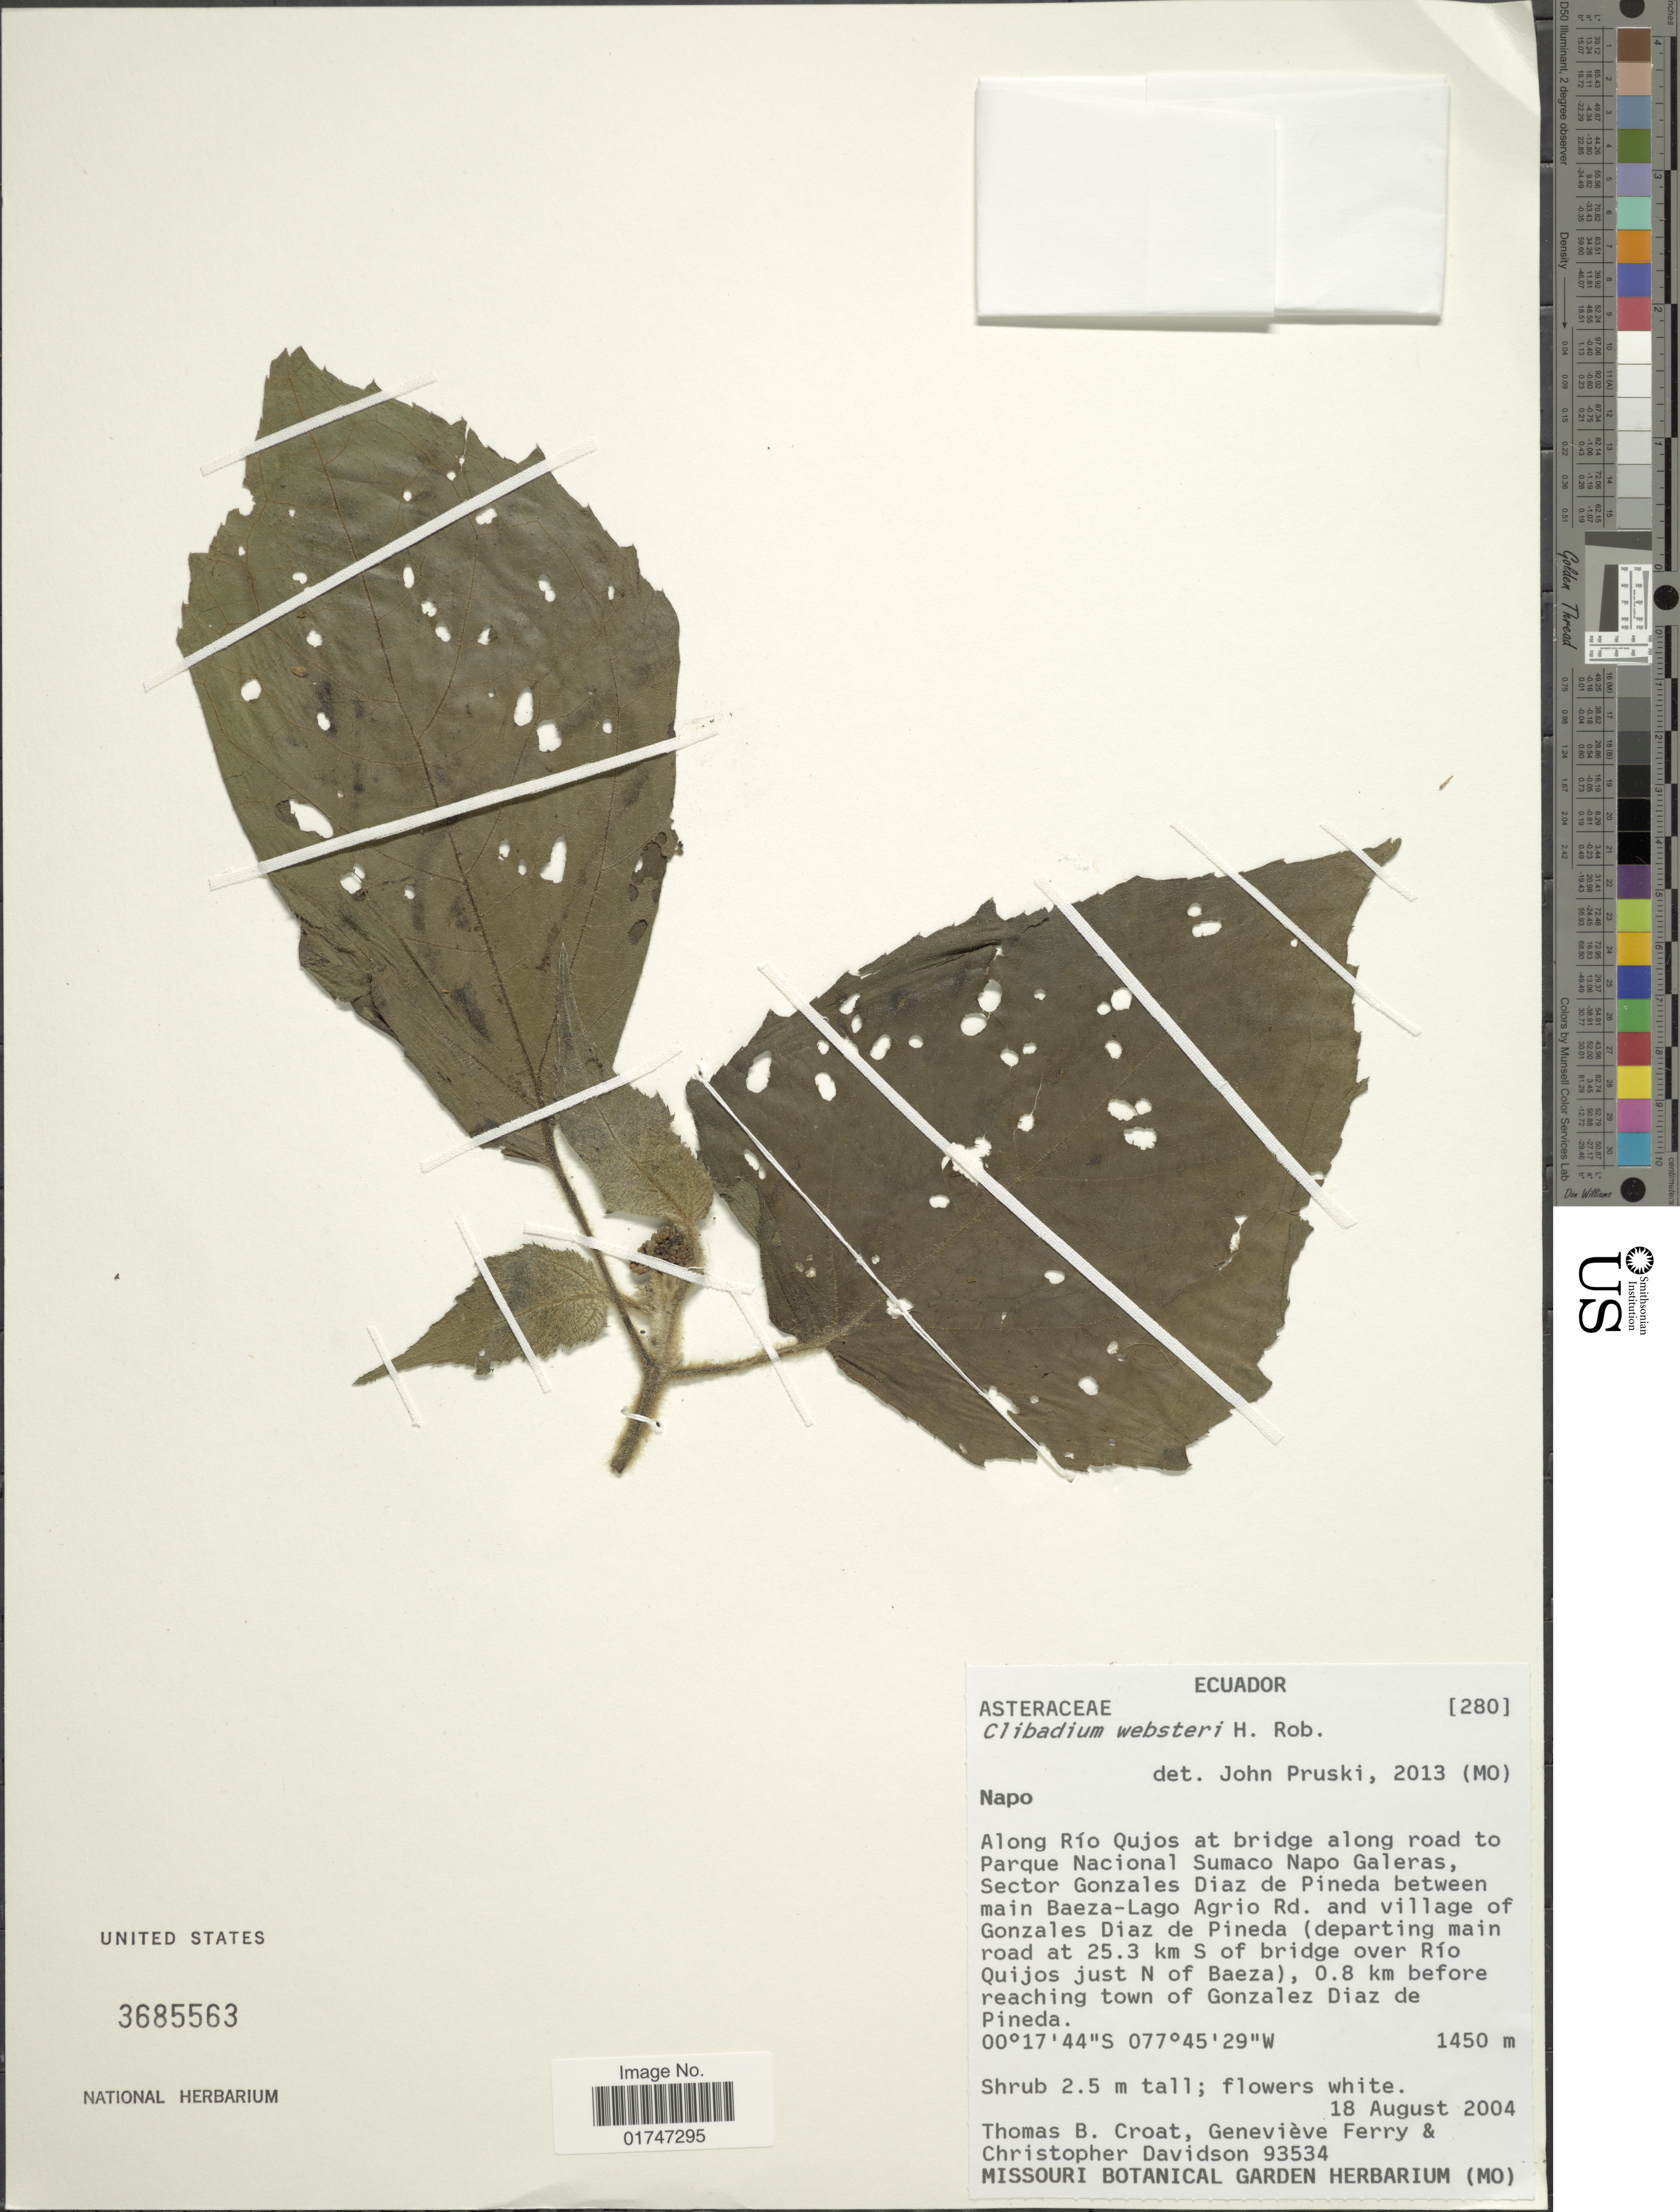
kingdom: Plantae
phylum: Tracheophyta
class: Magnoliopsida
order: Asterales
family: Asteraceae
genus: Clibadium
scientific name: Clibadium websteri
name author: H. Rob.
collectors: T. B. Croat, G. Ferry & C. Davidson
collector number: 93534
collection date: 2004-08-18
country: Ecuador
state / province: Napo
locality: Along Río Qujos at bridge along road to Parque Nacional Sumaco Napo Galeras, Sector Gonzales Diaz de Pineda between main Baeza-Lago Agrio Rd. and village of Gonzales Diaz de Pineda (departing main road at 25.3 km S of bridge over Río Quijos just N of Baeza), 0.8 km before reaching town of Gonzalez Diaz de Pineda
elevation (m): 1450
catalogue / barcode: US 3685563